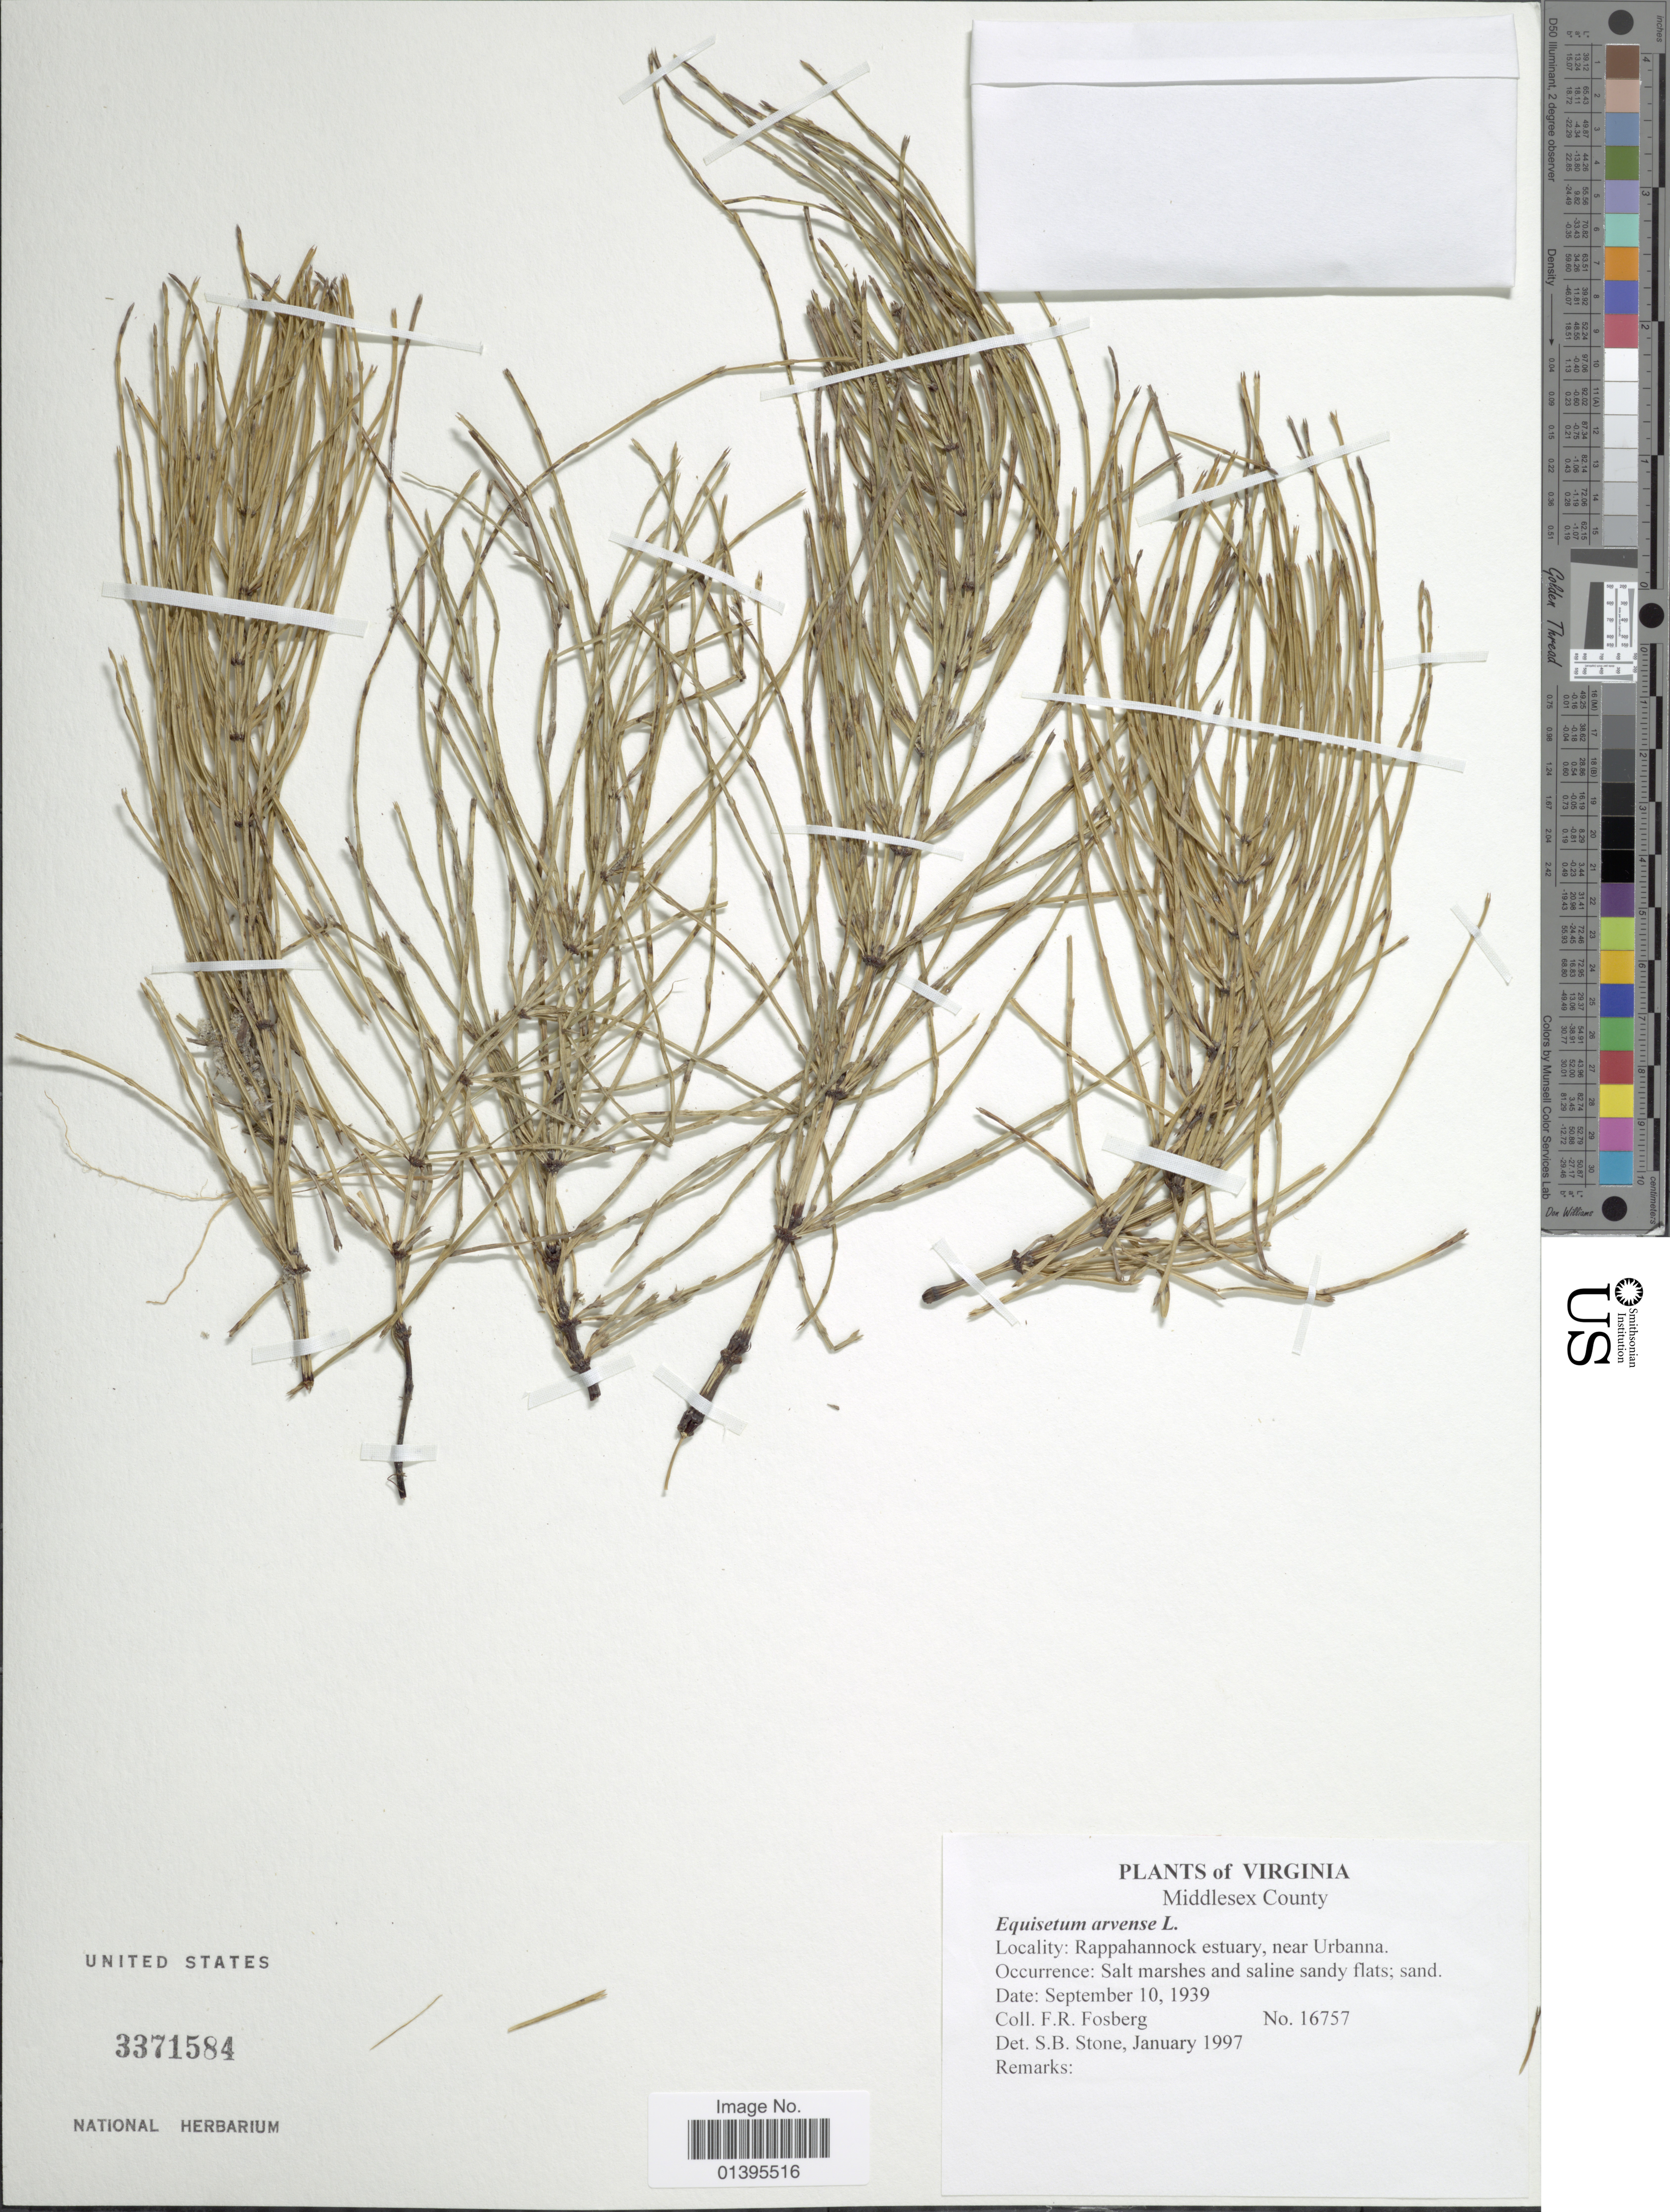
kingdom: Plantae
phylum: Tracheophyta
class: Polypodiopsida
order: Equisetales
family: Equisetaceae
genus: Equisetum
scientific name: Equisetum arvense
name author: L.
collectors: S. B. Stone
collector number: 16757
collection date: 1939-09-10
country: United States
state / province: Virginia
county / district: Middlesex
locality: Middlesex County, Rappahannock estuary, near Urbanna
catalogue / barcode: US 3371584